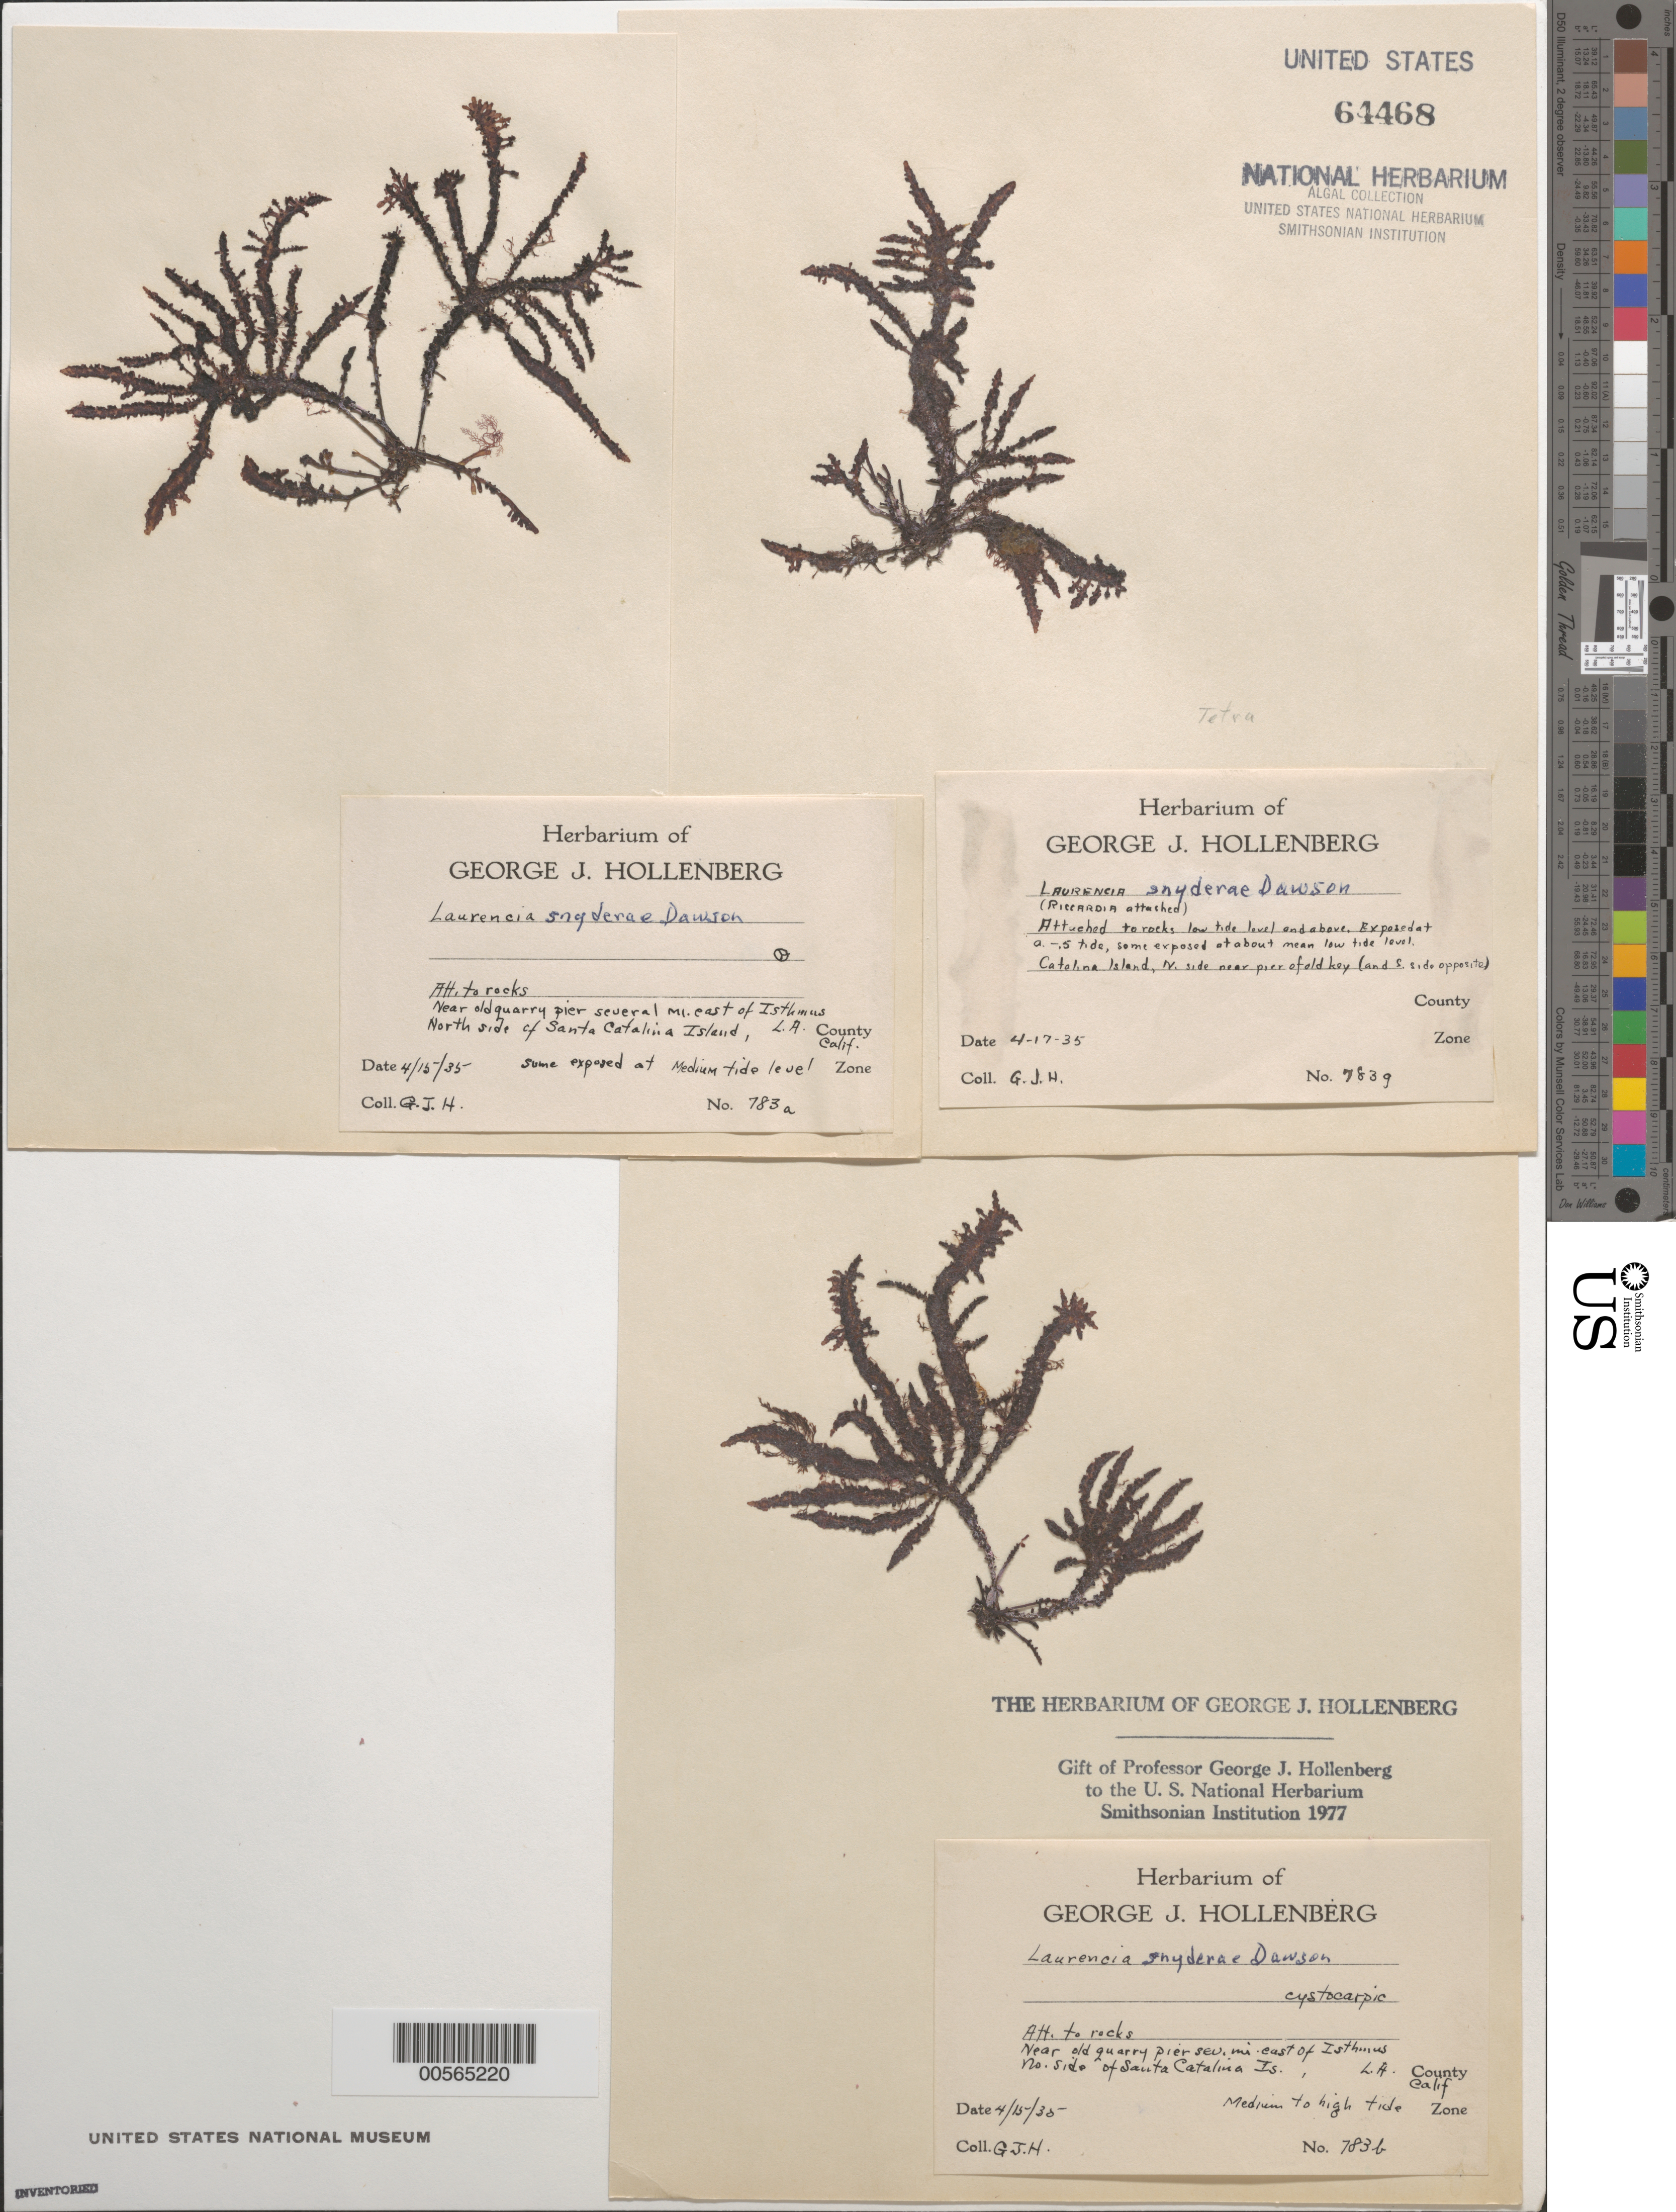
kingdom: Plantae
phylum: Rhodophyta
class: Florideophyceae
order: Ceramiales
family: Rhodomelaceae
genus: Laurencia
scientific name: Laurencia snyderae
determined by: Hollenberg, George J.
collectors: G. Hollenberg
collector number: GJH 783A & GJH 783B & GJH 783G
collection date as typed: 15 Apr 1935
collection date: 1935-04-15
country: United States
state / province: California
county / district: Los Angeles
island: Santa Catalina Island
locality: East of Isthmus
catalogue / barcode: US 64468